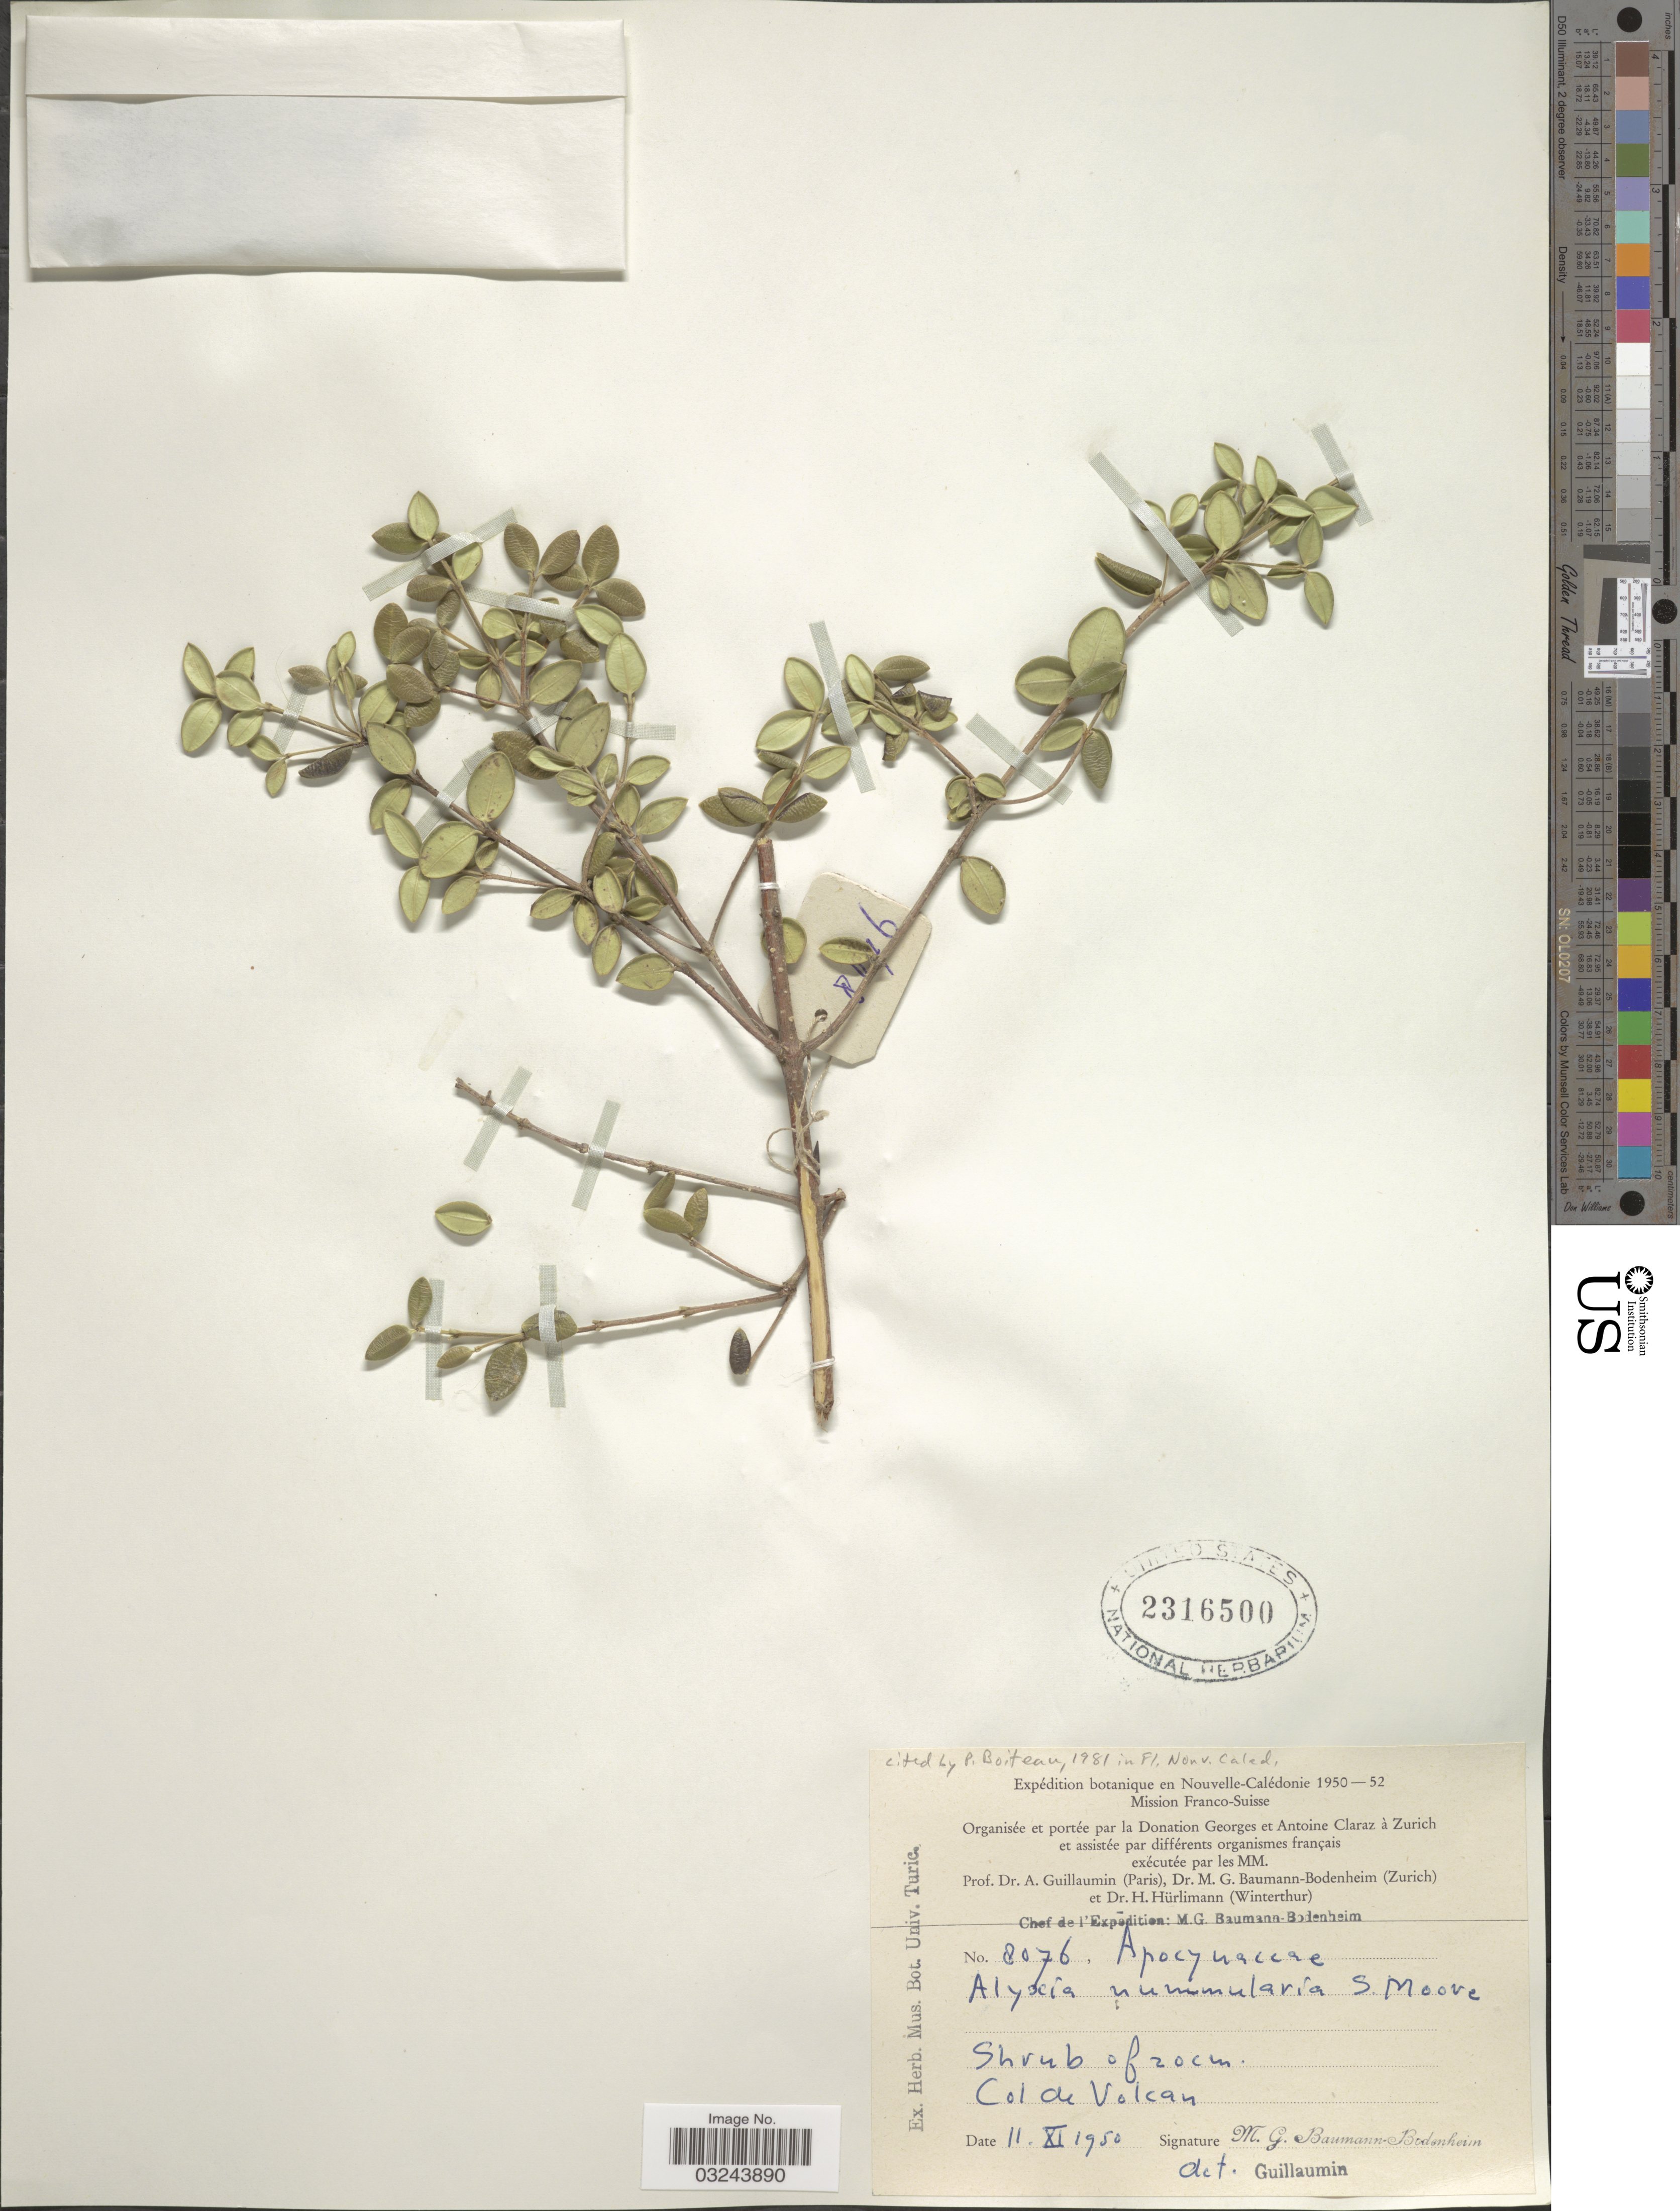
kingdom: Plantae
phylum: Tracheophyta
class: Magnoliopsida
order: Gentianales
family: Apocynaceae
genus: Alyxia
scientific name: Alyxia nummularia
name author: S. Moore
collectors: M. G. Baumann-Bodenheim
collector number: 8076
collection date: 1950-11-11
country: New Caledonia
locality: Nouvelle-Calédonie. Col de Volcan.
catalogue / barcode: US 2316500